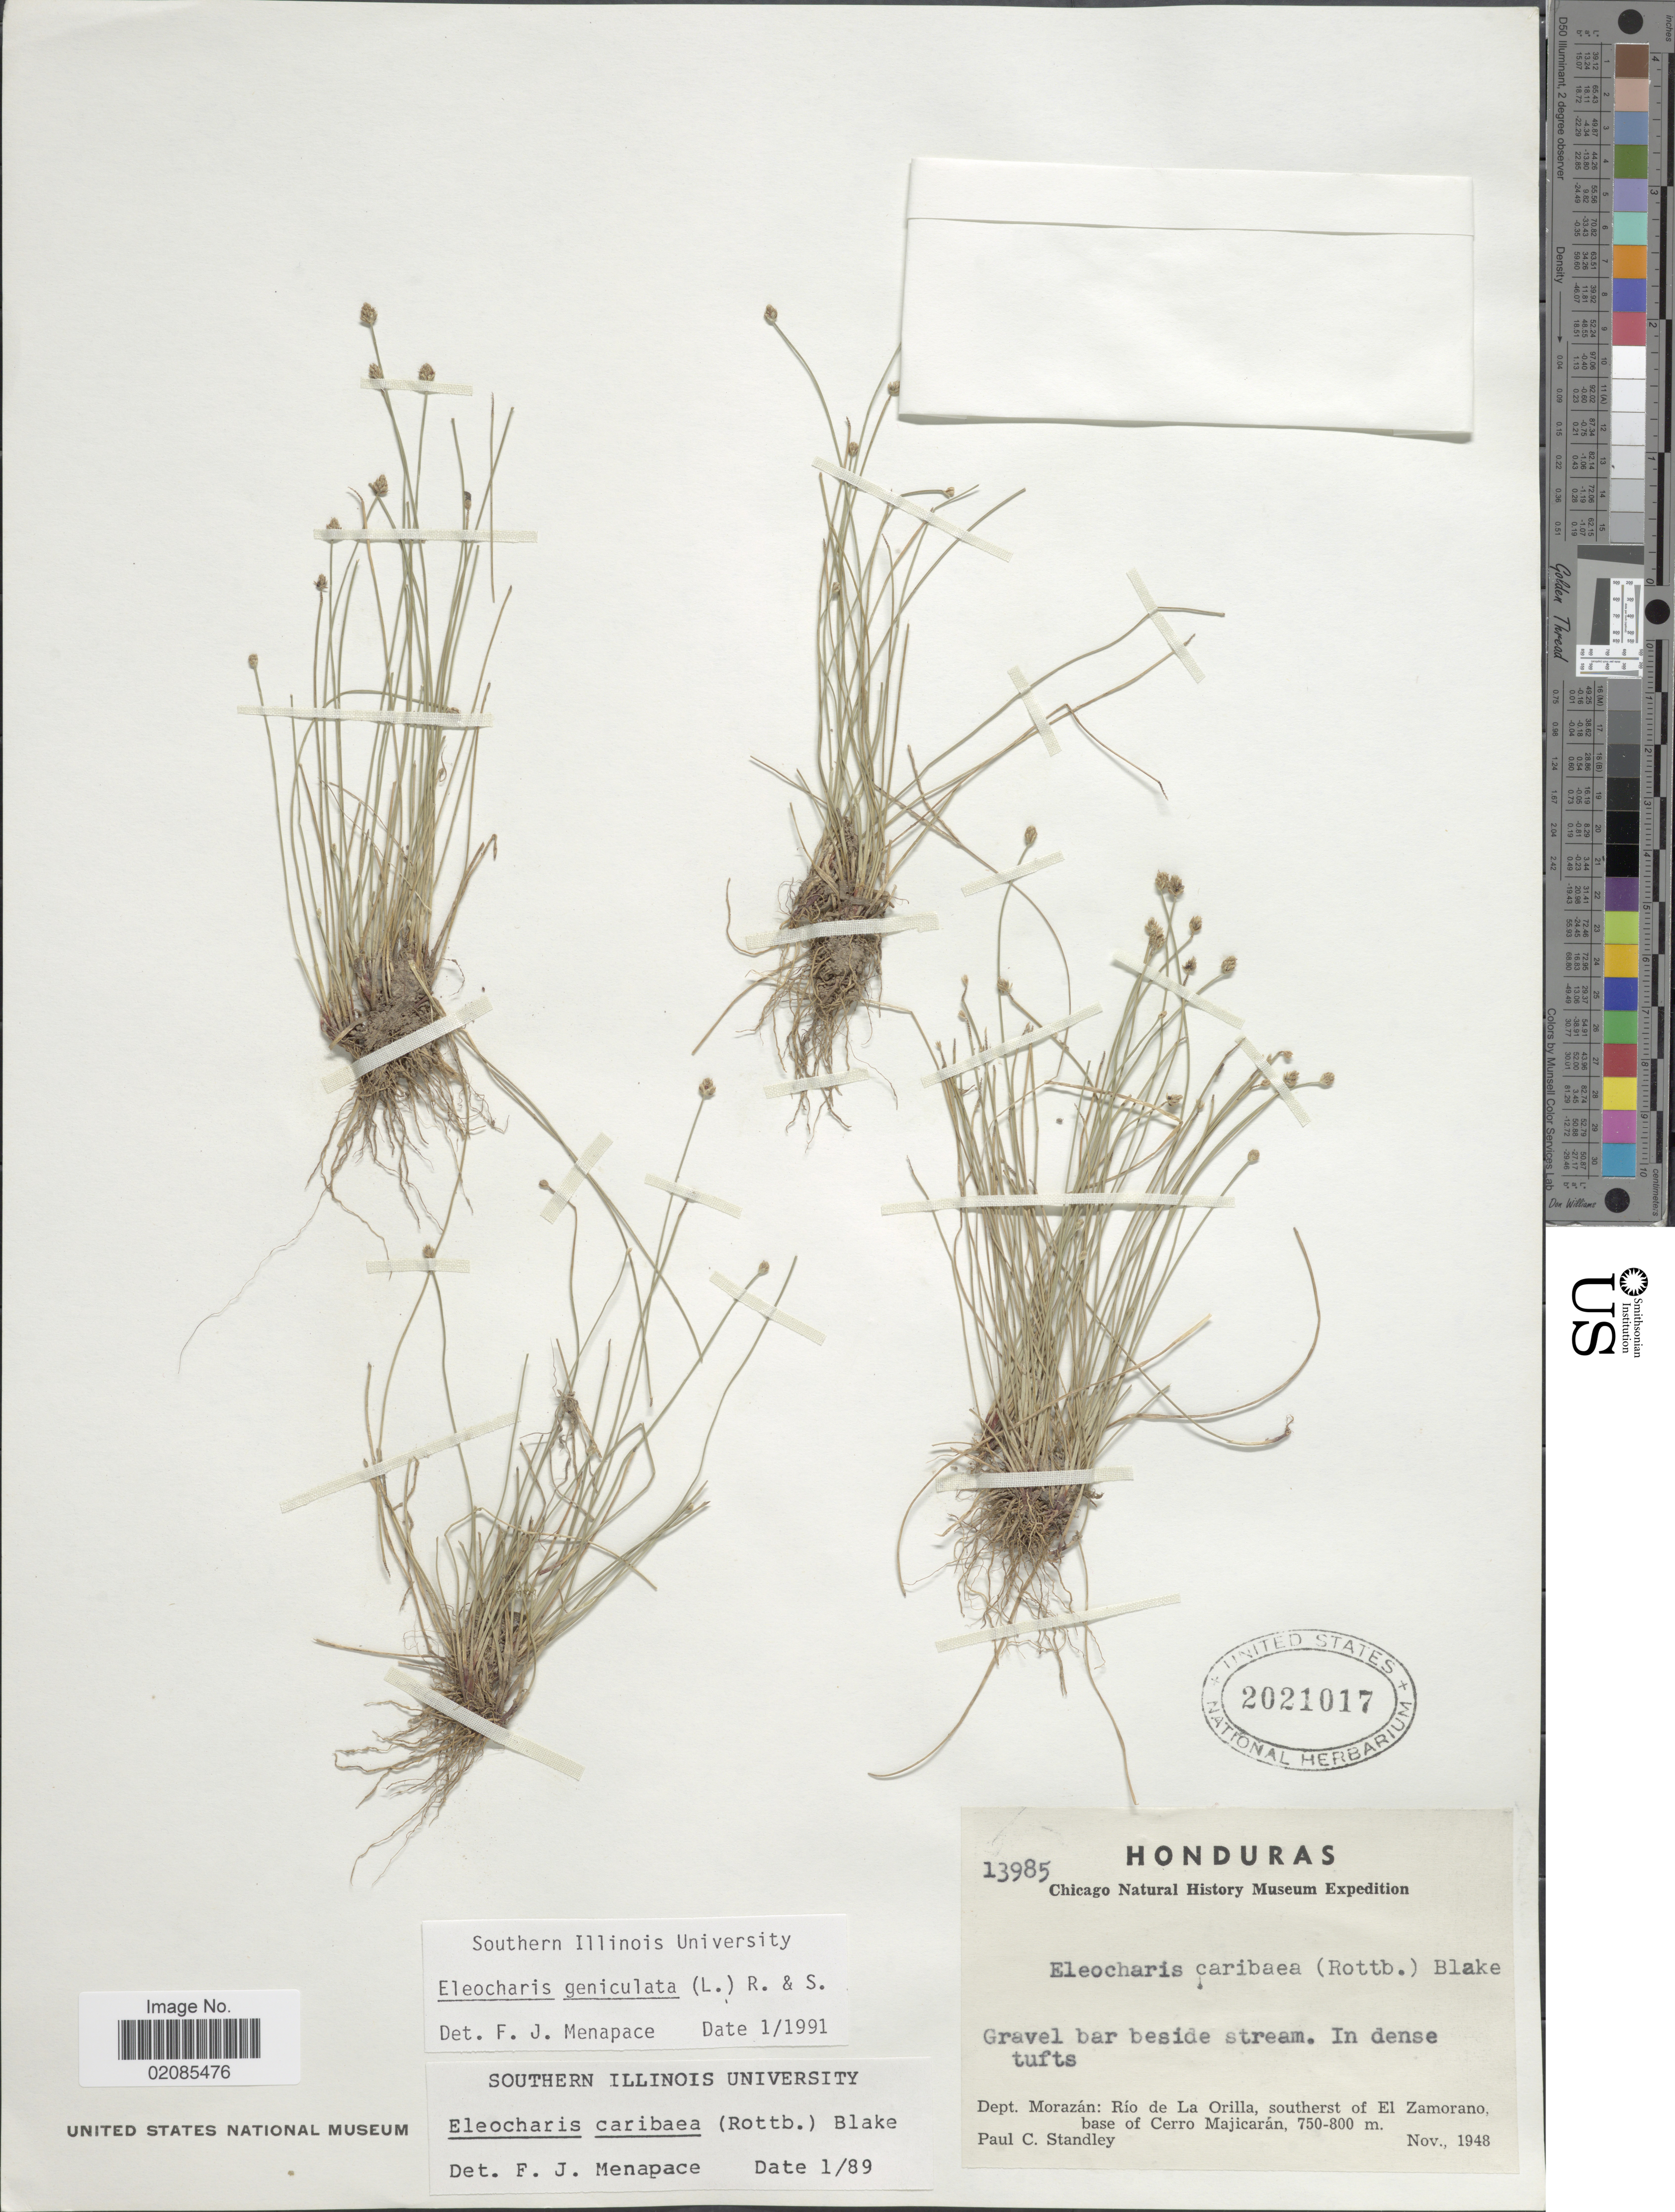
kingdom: Plantae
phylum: Tracheophyta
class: Liliopsida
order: Poales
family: Cyperaceae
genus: Eleocharis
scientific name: Eleocharis geniculata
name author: (L.) Roem. & Schult.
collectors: P. C. Standley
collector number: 13985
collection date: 1948-11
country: Honduras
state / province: Fco. Morazán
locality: Morazan: Rio de La Orilla, southerst of El Zamorano, base of Cerro Majicaran, gravel bar beside stream.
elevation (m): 750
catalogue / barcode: US 2021017